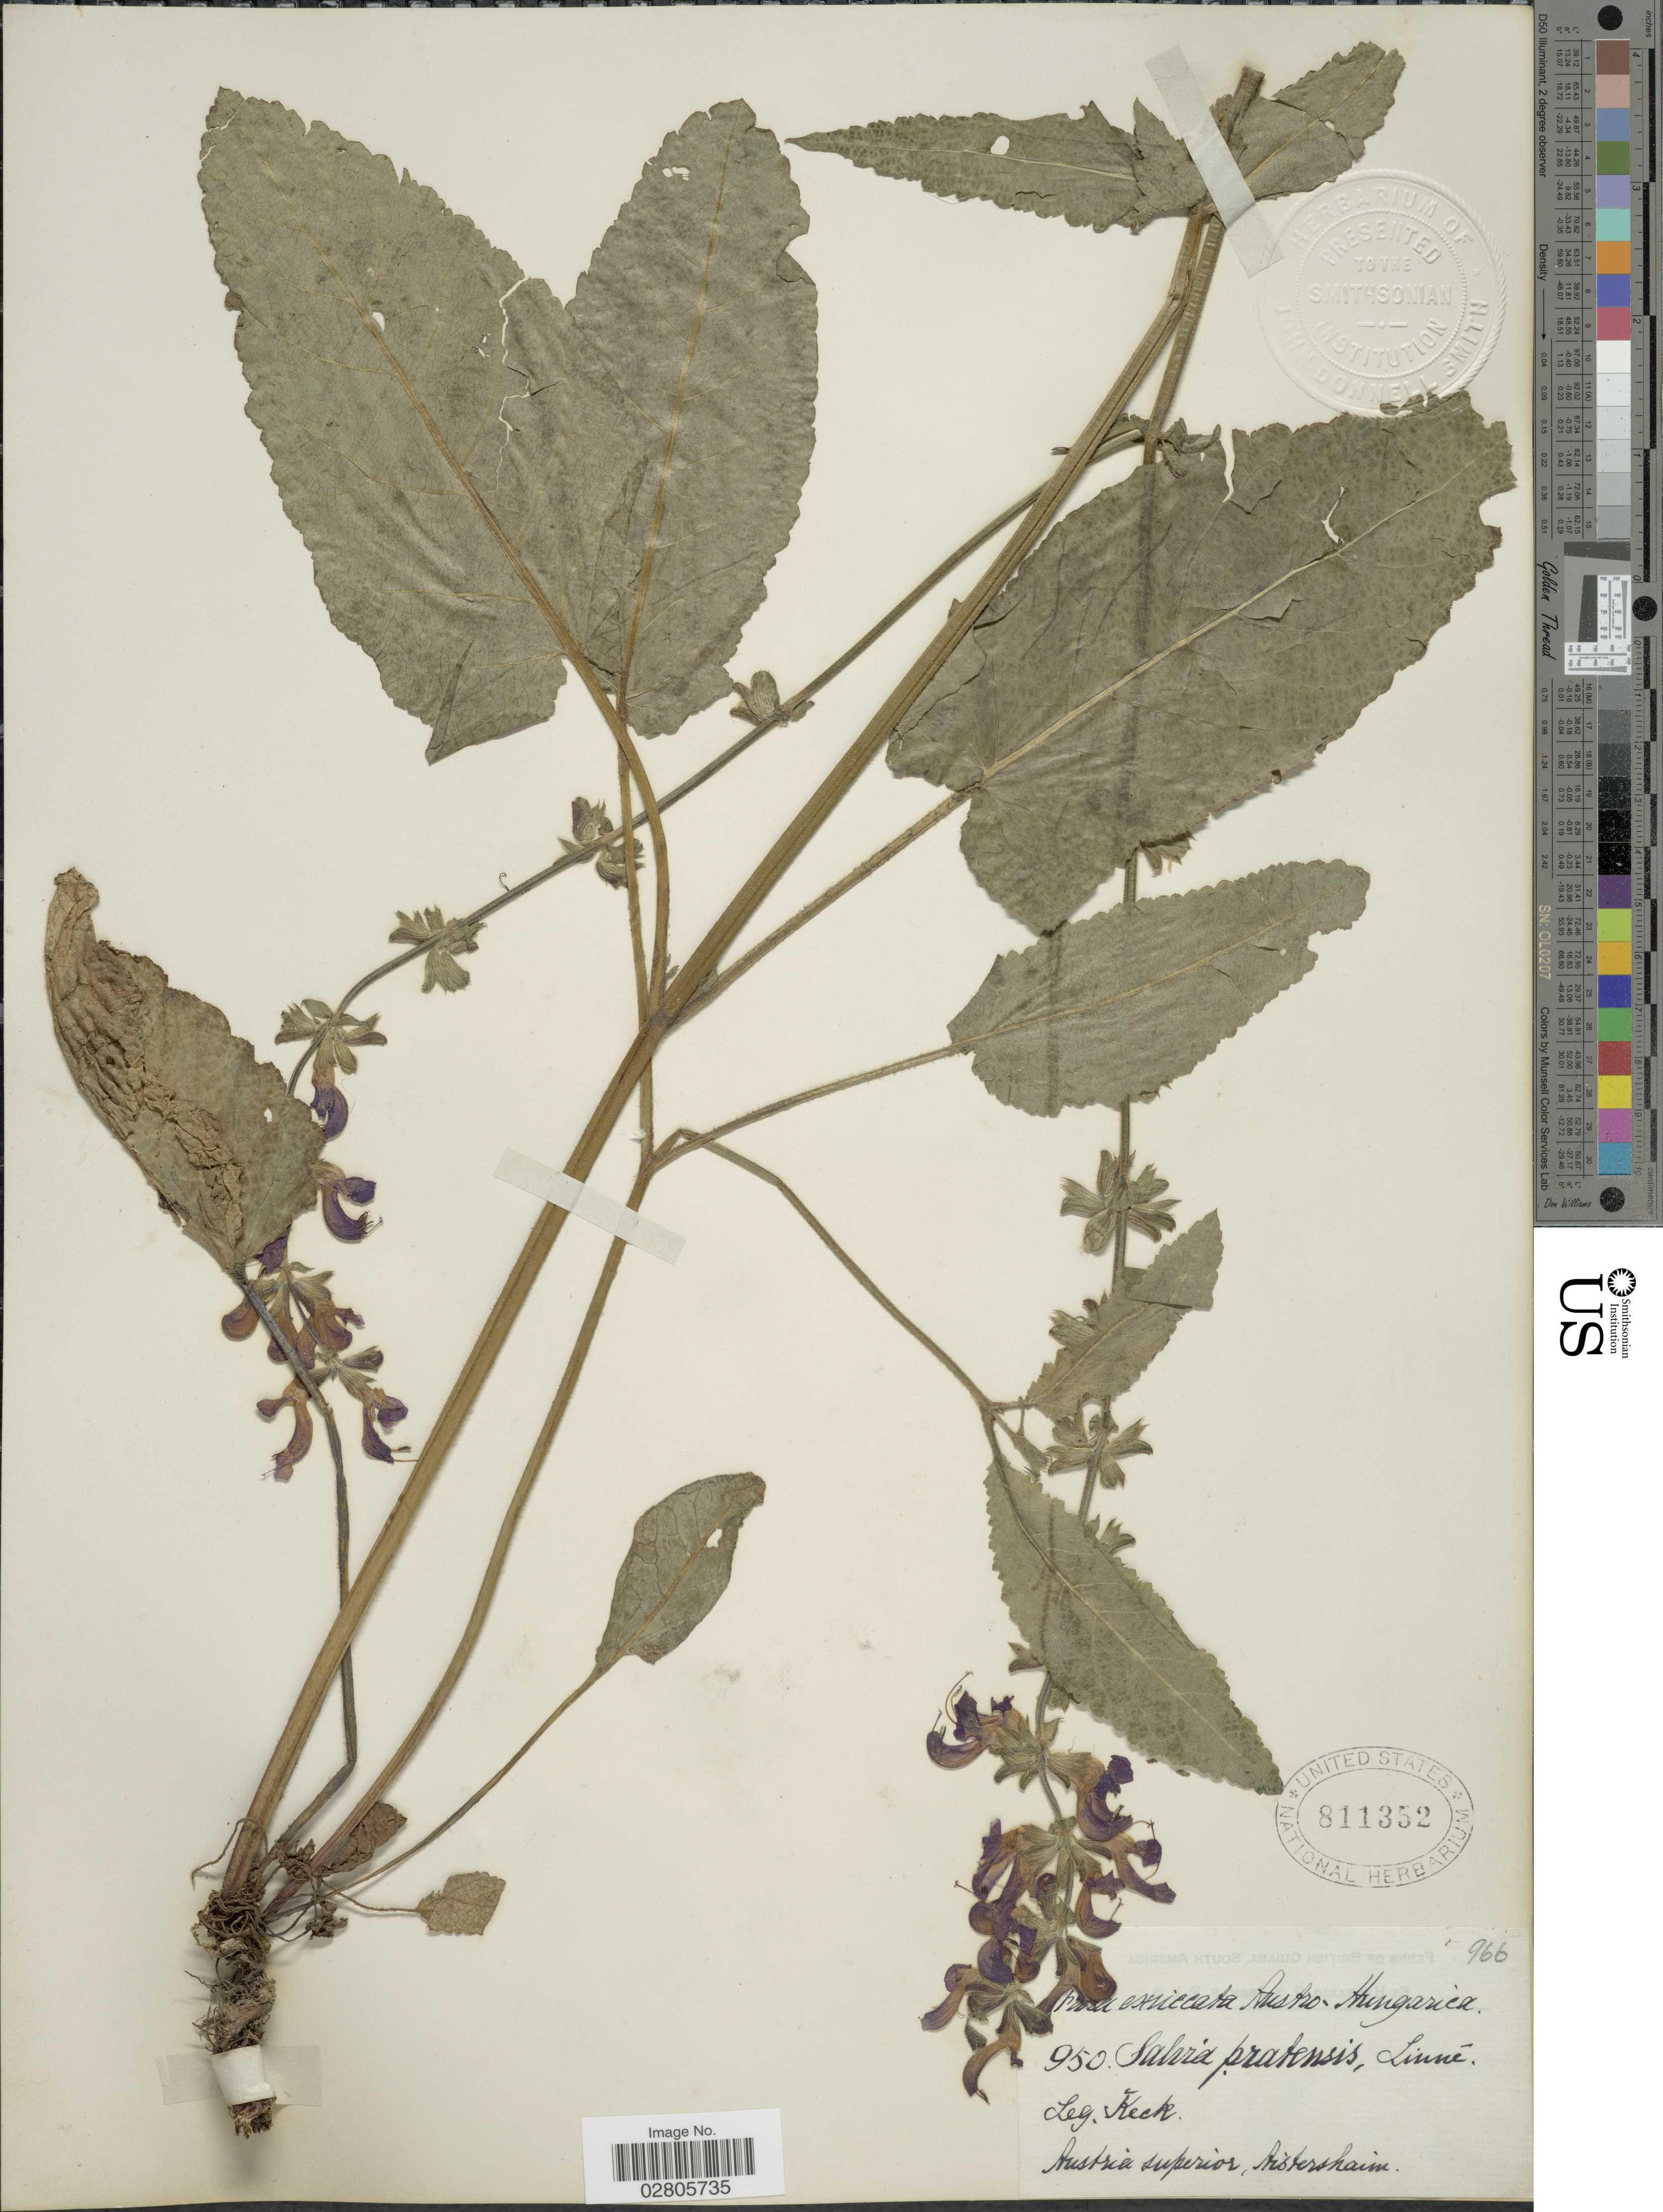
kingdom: Plantae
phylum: Tracheophyta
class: Magnoliopsida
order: Lamiales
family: Lamiaceae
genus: Salvia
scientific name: Salvia pratensis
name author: L.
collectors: -- Keck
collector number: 950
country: Austria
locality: Austria superior, Aistershaine.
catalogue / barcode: US 811352